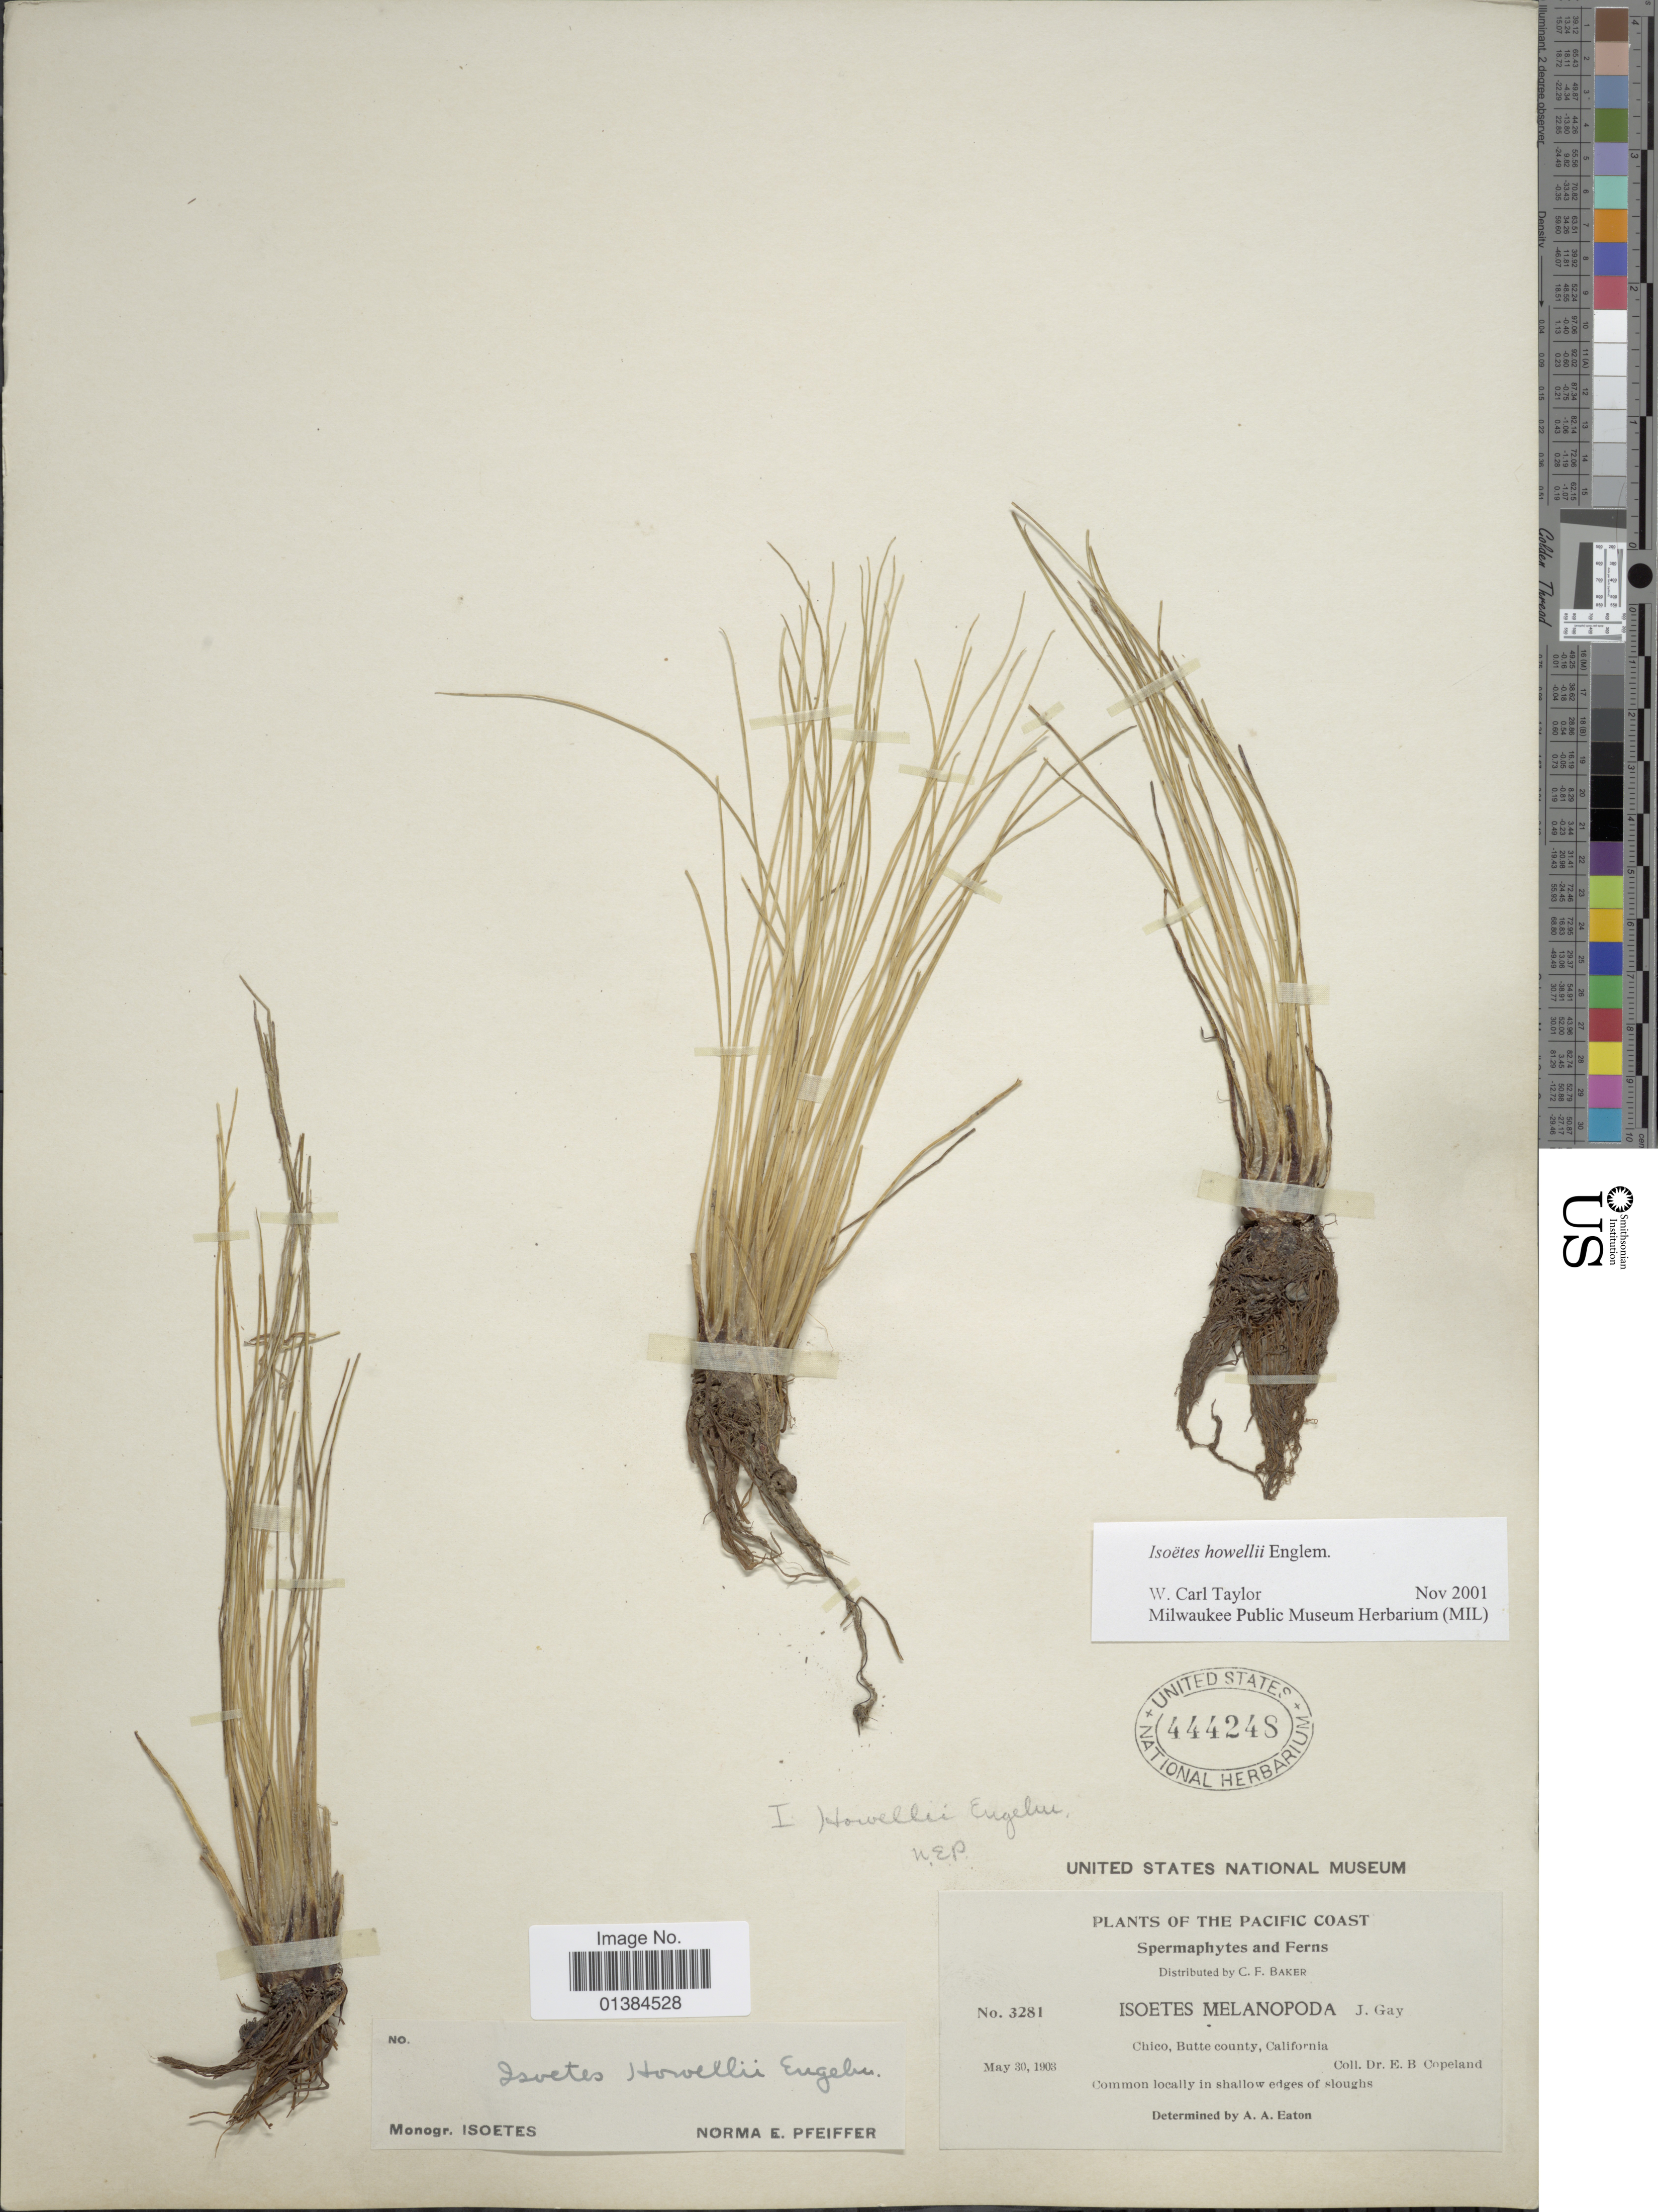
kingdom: Plantae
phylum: Tracheophyta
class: Lycopodiopsida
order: Isoetales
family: Isoetaceae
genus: Isoetes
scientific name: Isoetes howellii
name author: Engelm.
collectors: E. B. Copeland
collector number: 3281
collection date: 1903-05-30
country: United States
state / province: California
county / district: Butte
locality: Pacific Coast. Spermaphytes and Ferns. Chico, Butte county.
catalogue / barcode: US 444248